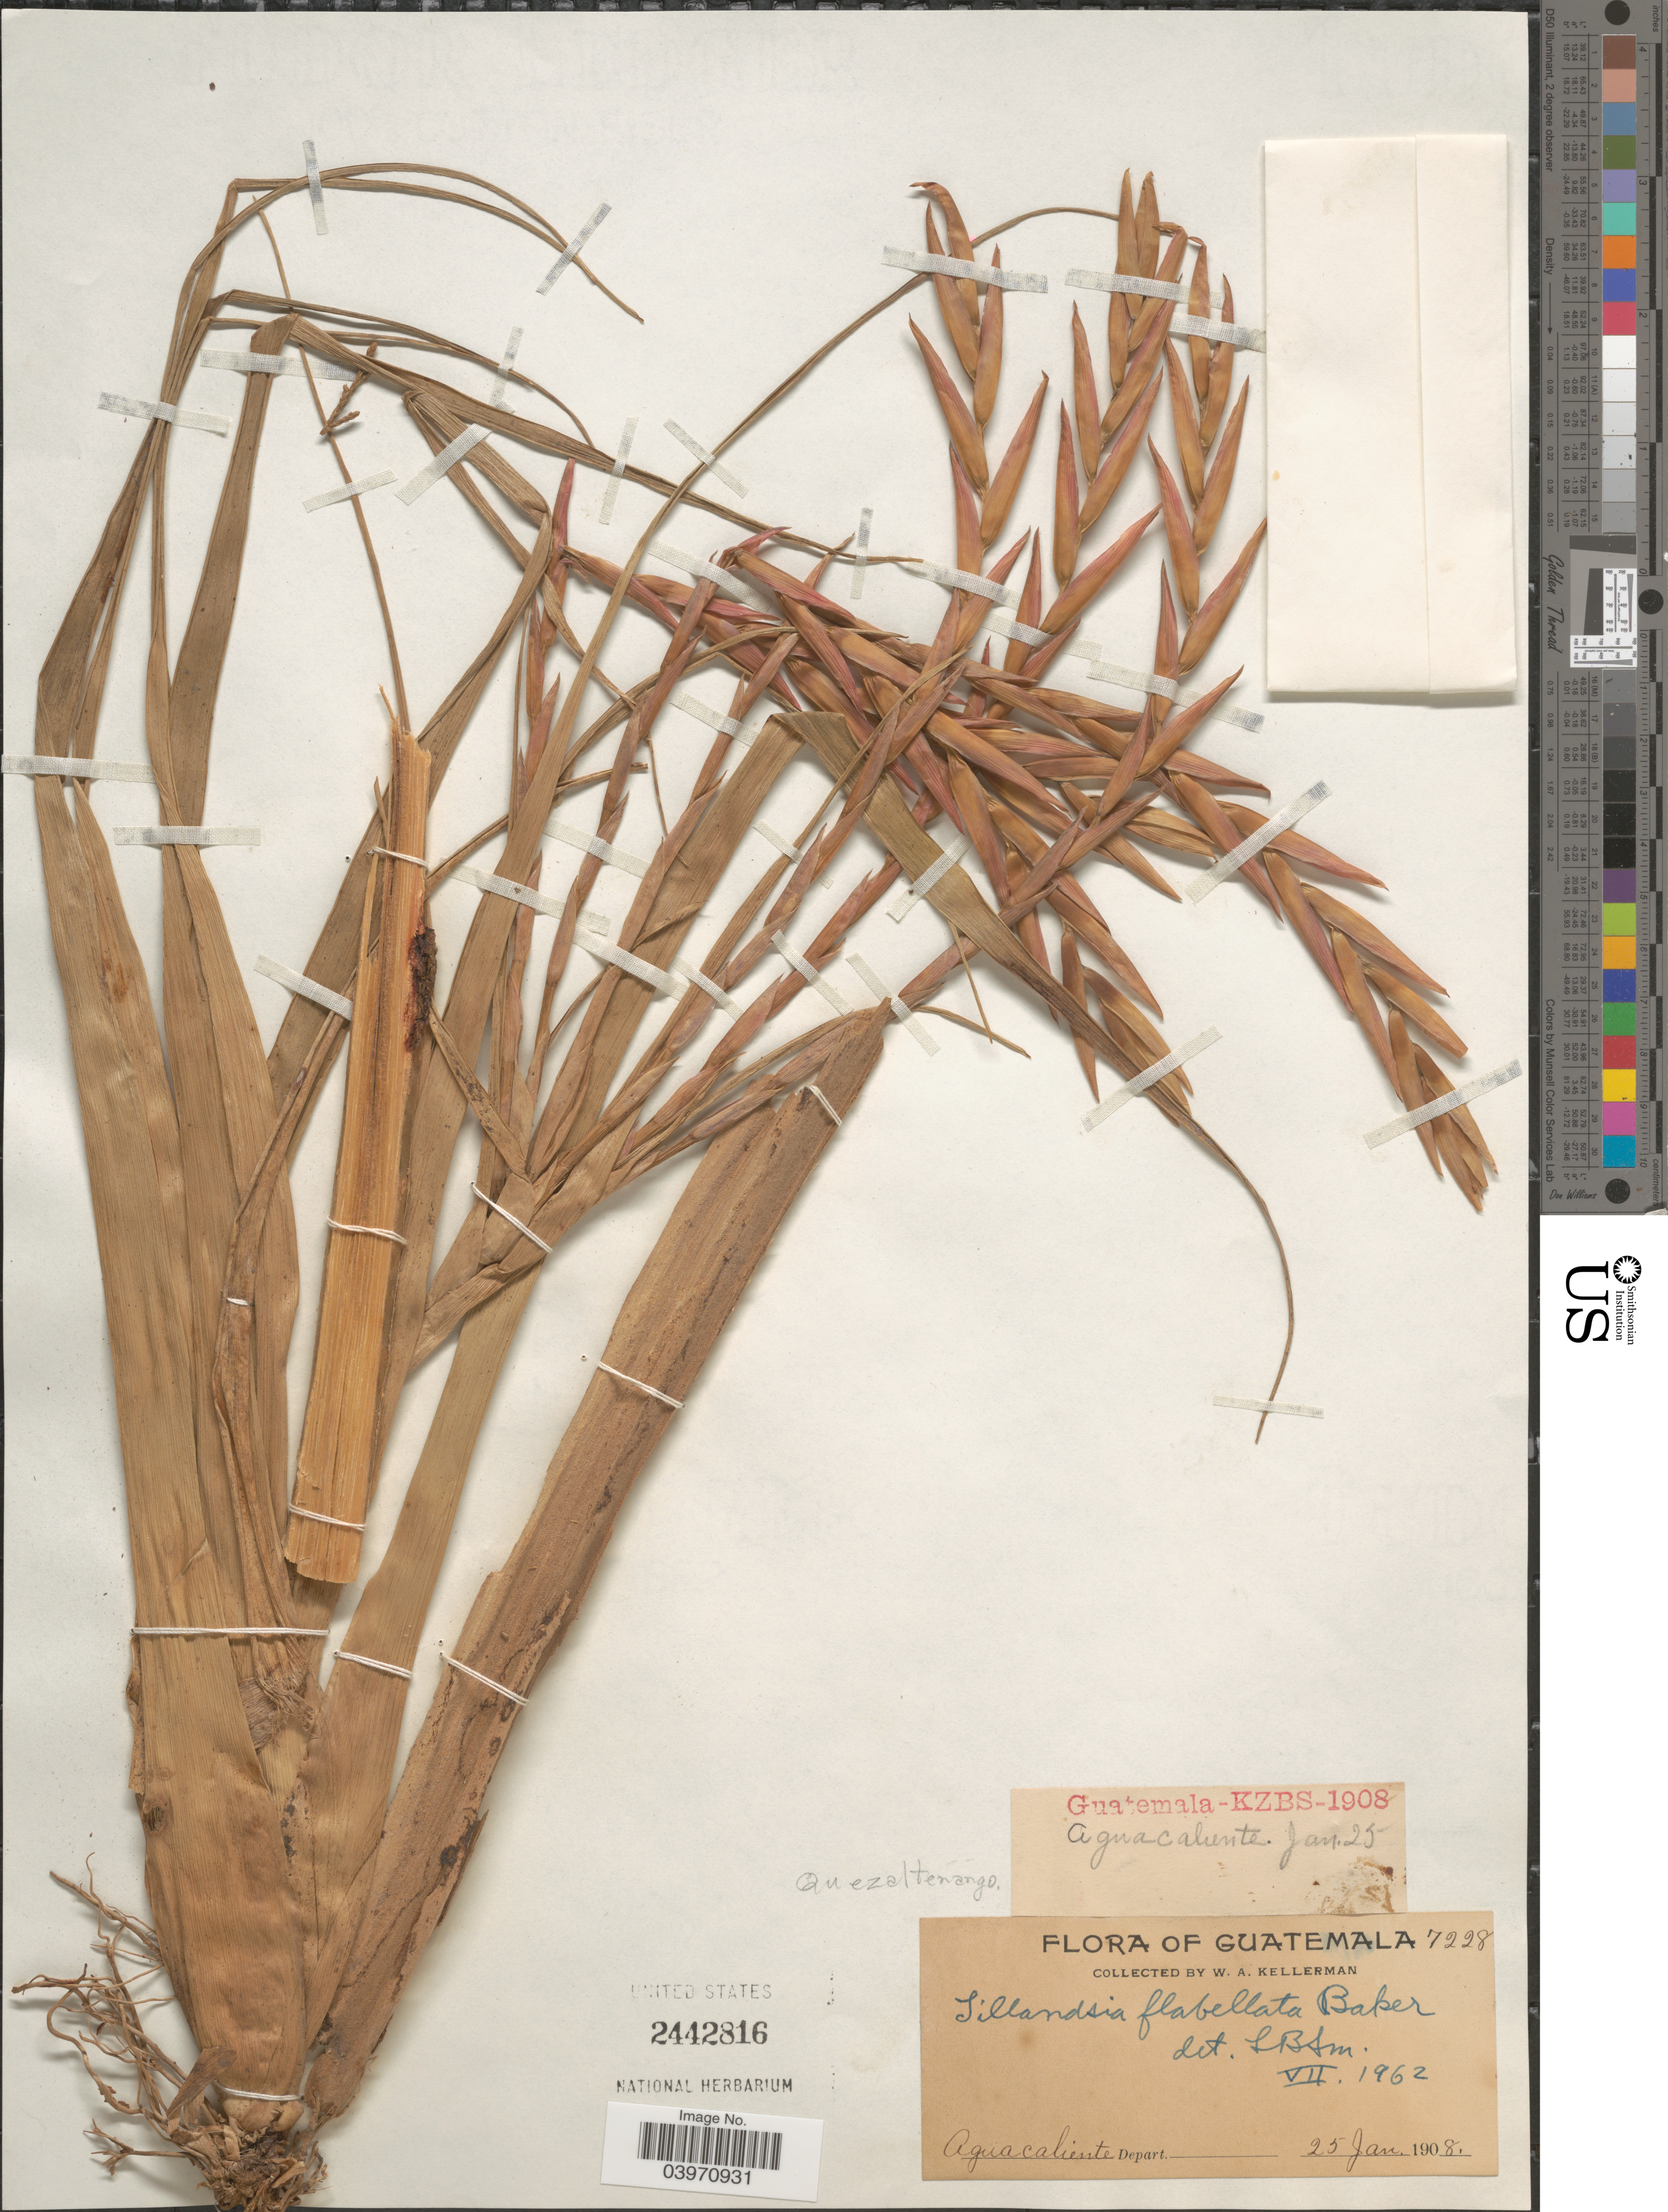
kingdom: Plantae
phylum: Tracheophyta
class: Liliopsida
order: Poales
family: Bromeliaceae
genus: Tillandsia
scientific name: Tillandsia flabellata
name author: Baker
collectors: W. Kellerman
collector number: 7228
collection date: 1908-01-25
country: Guatemala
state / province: Quetzaltenango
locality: Aguacaliente.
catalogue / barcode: US 2442816